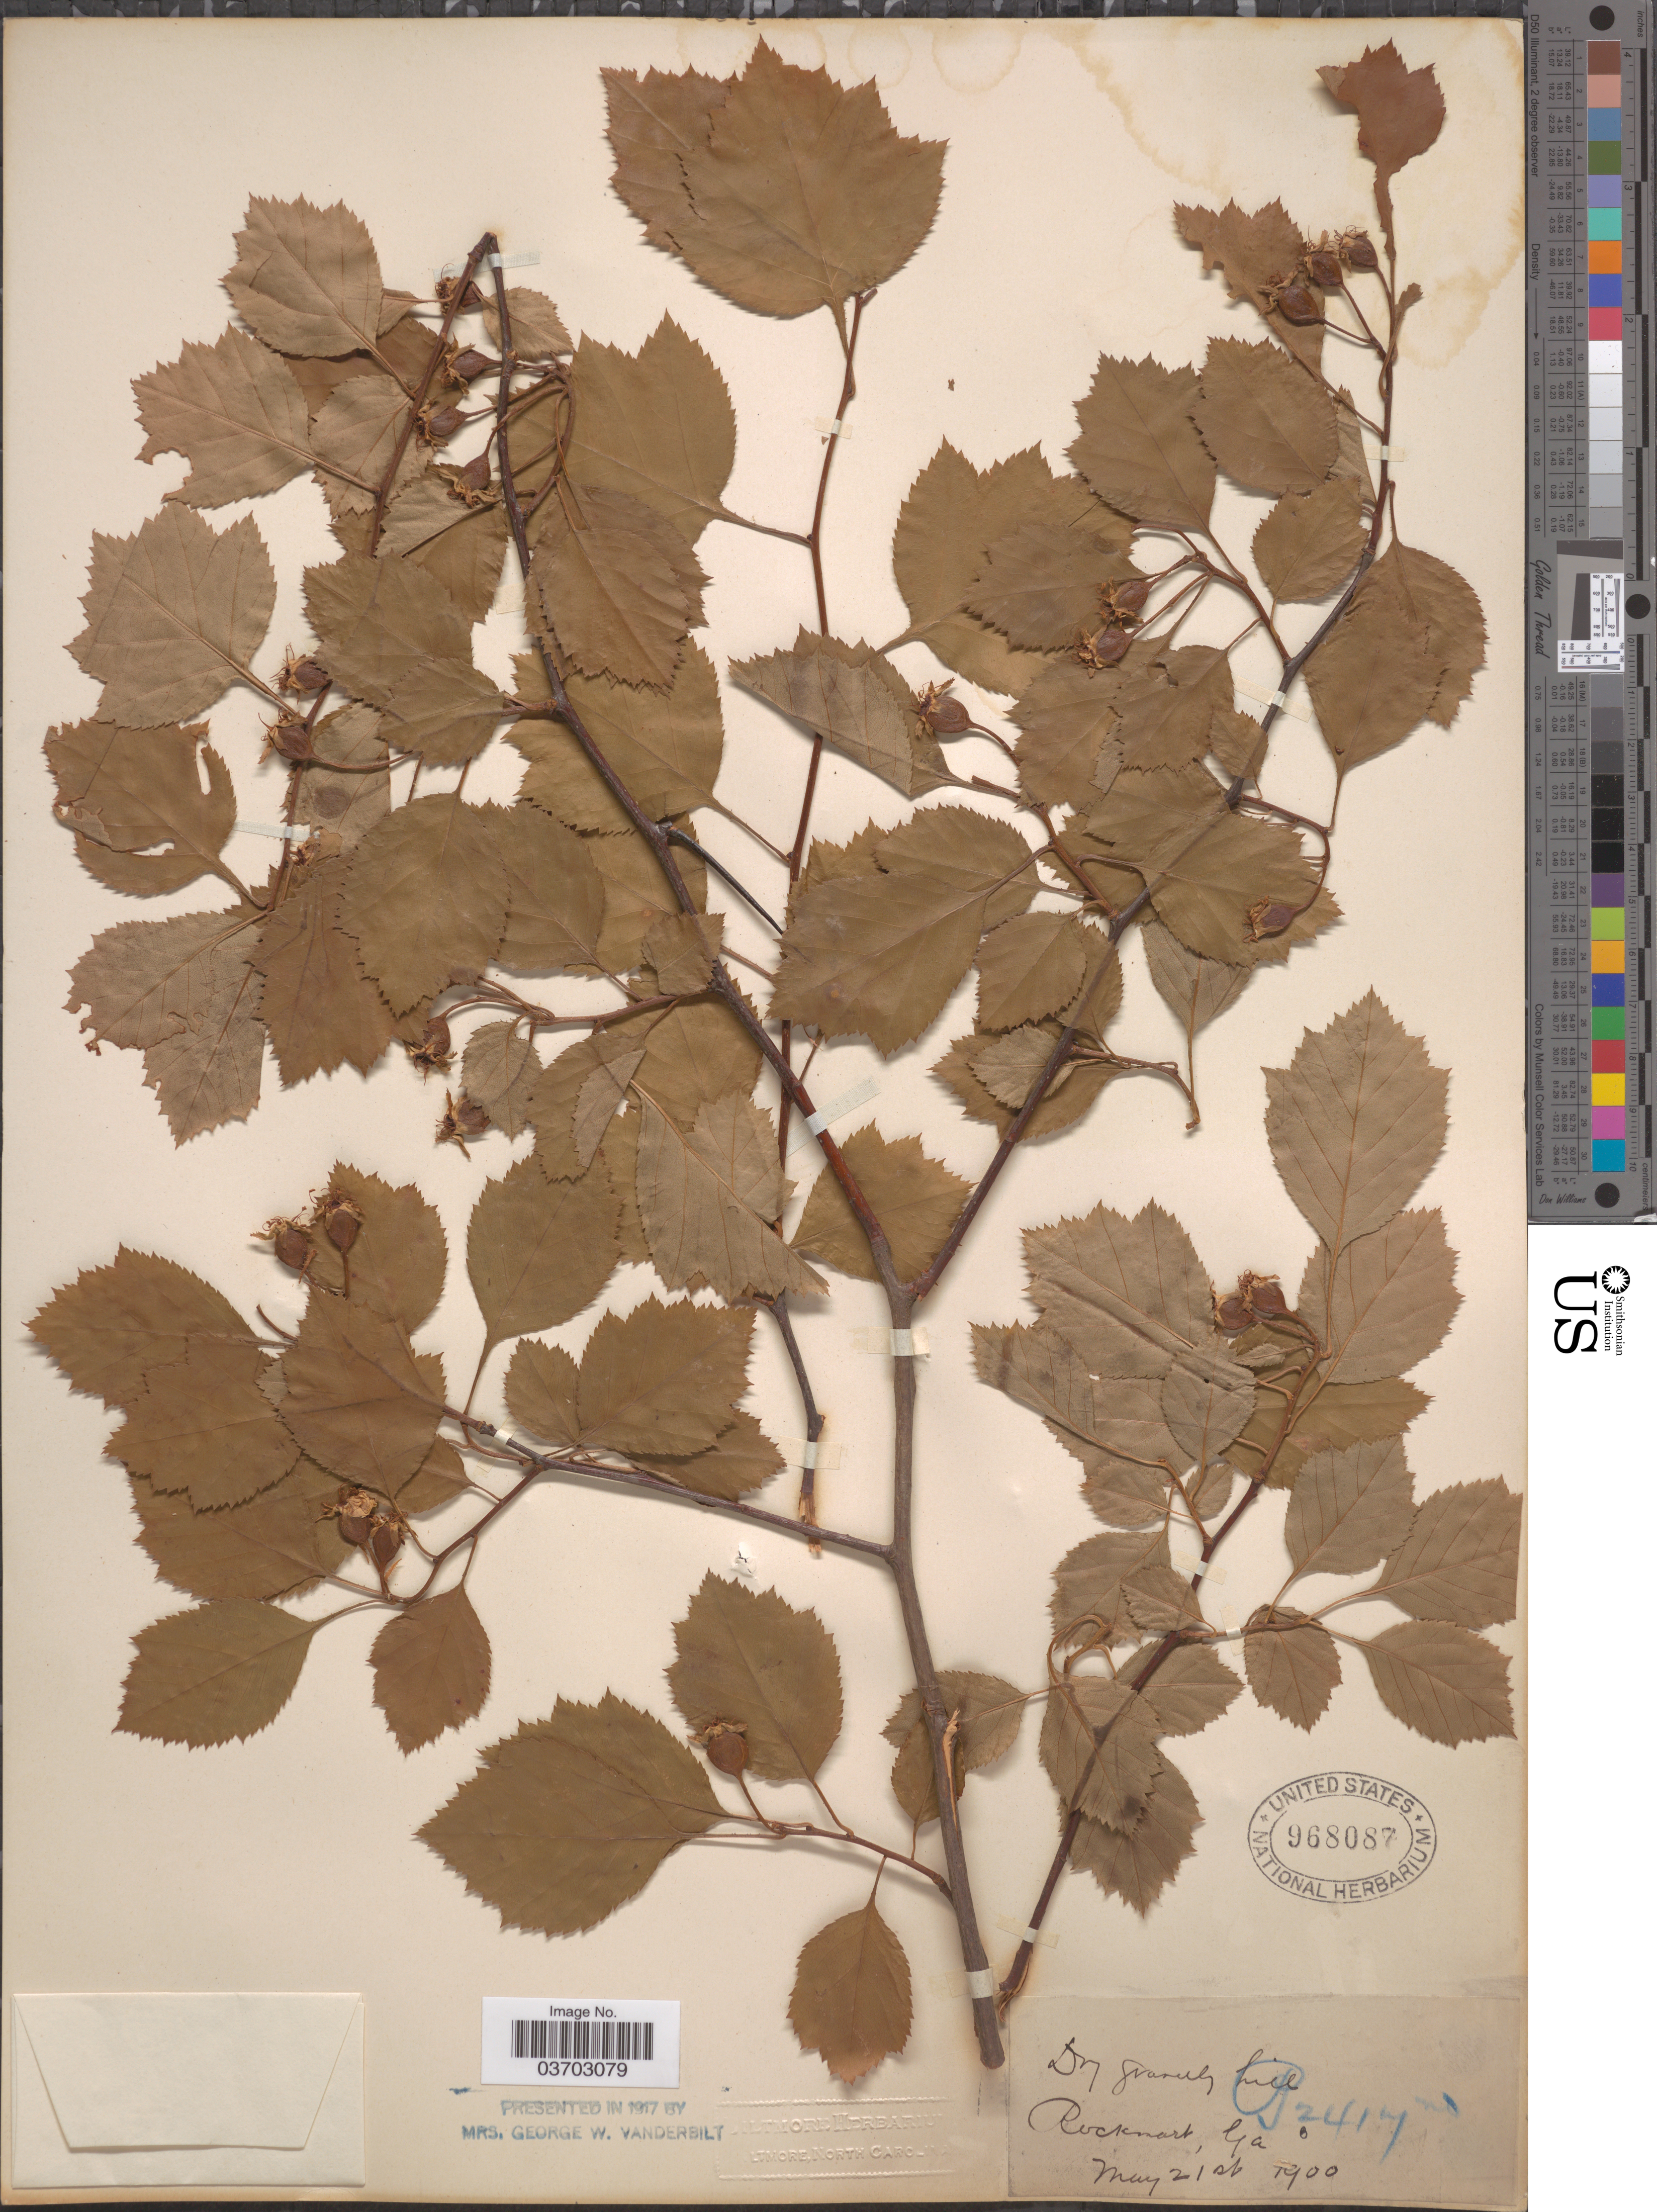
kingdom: Plantae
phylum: Tracheophyta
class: Magnoliopsida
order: Rosales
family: Rosaceae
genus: Crataegus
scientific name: Crataegus sp.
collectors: ex herb. Biltmore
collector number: B2417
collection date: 1900-05-21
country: United States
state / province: Georgia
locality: Rockmart.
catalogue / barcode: US 968087